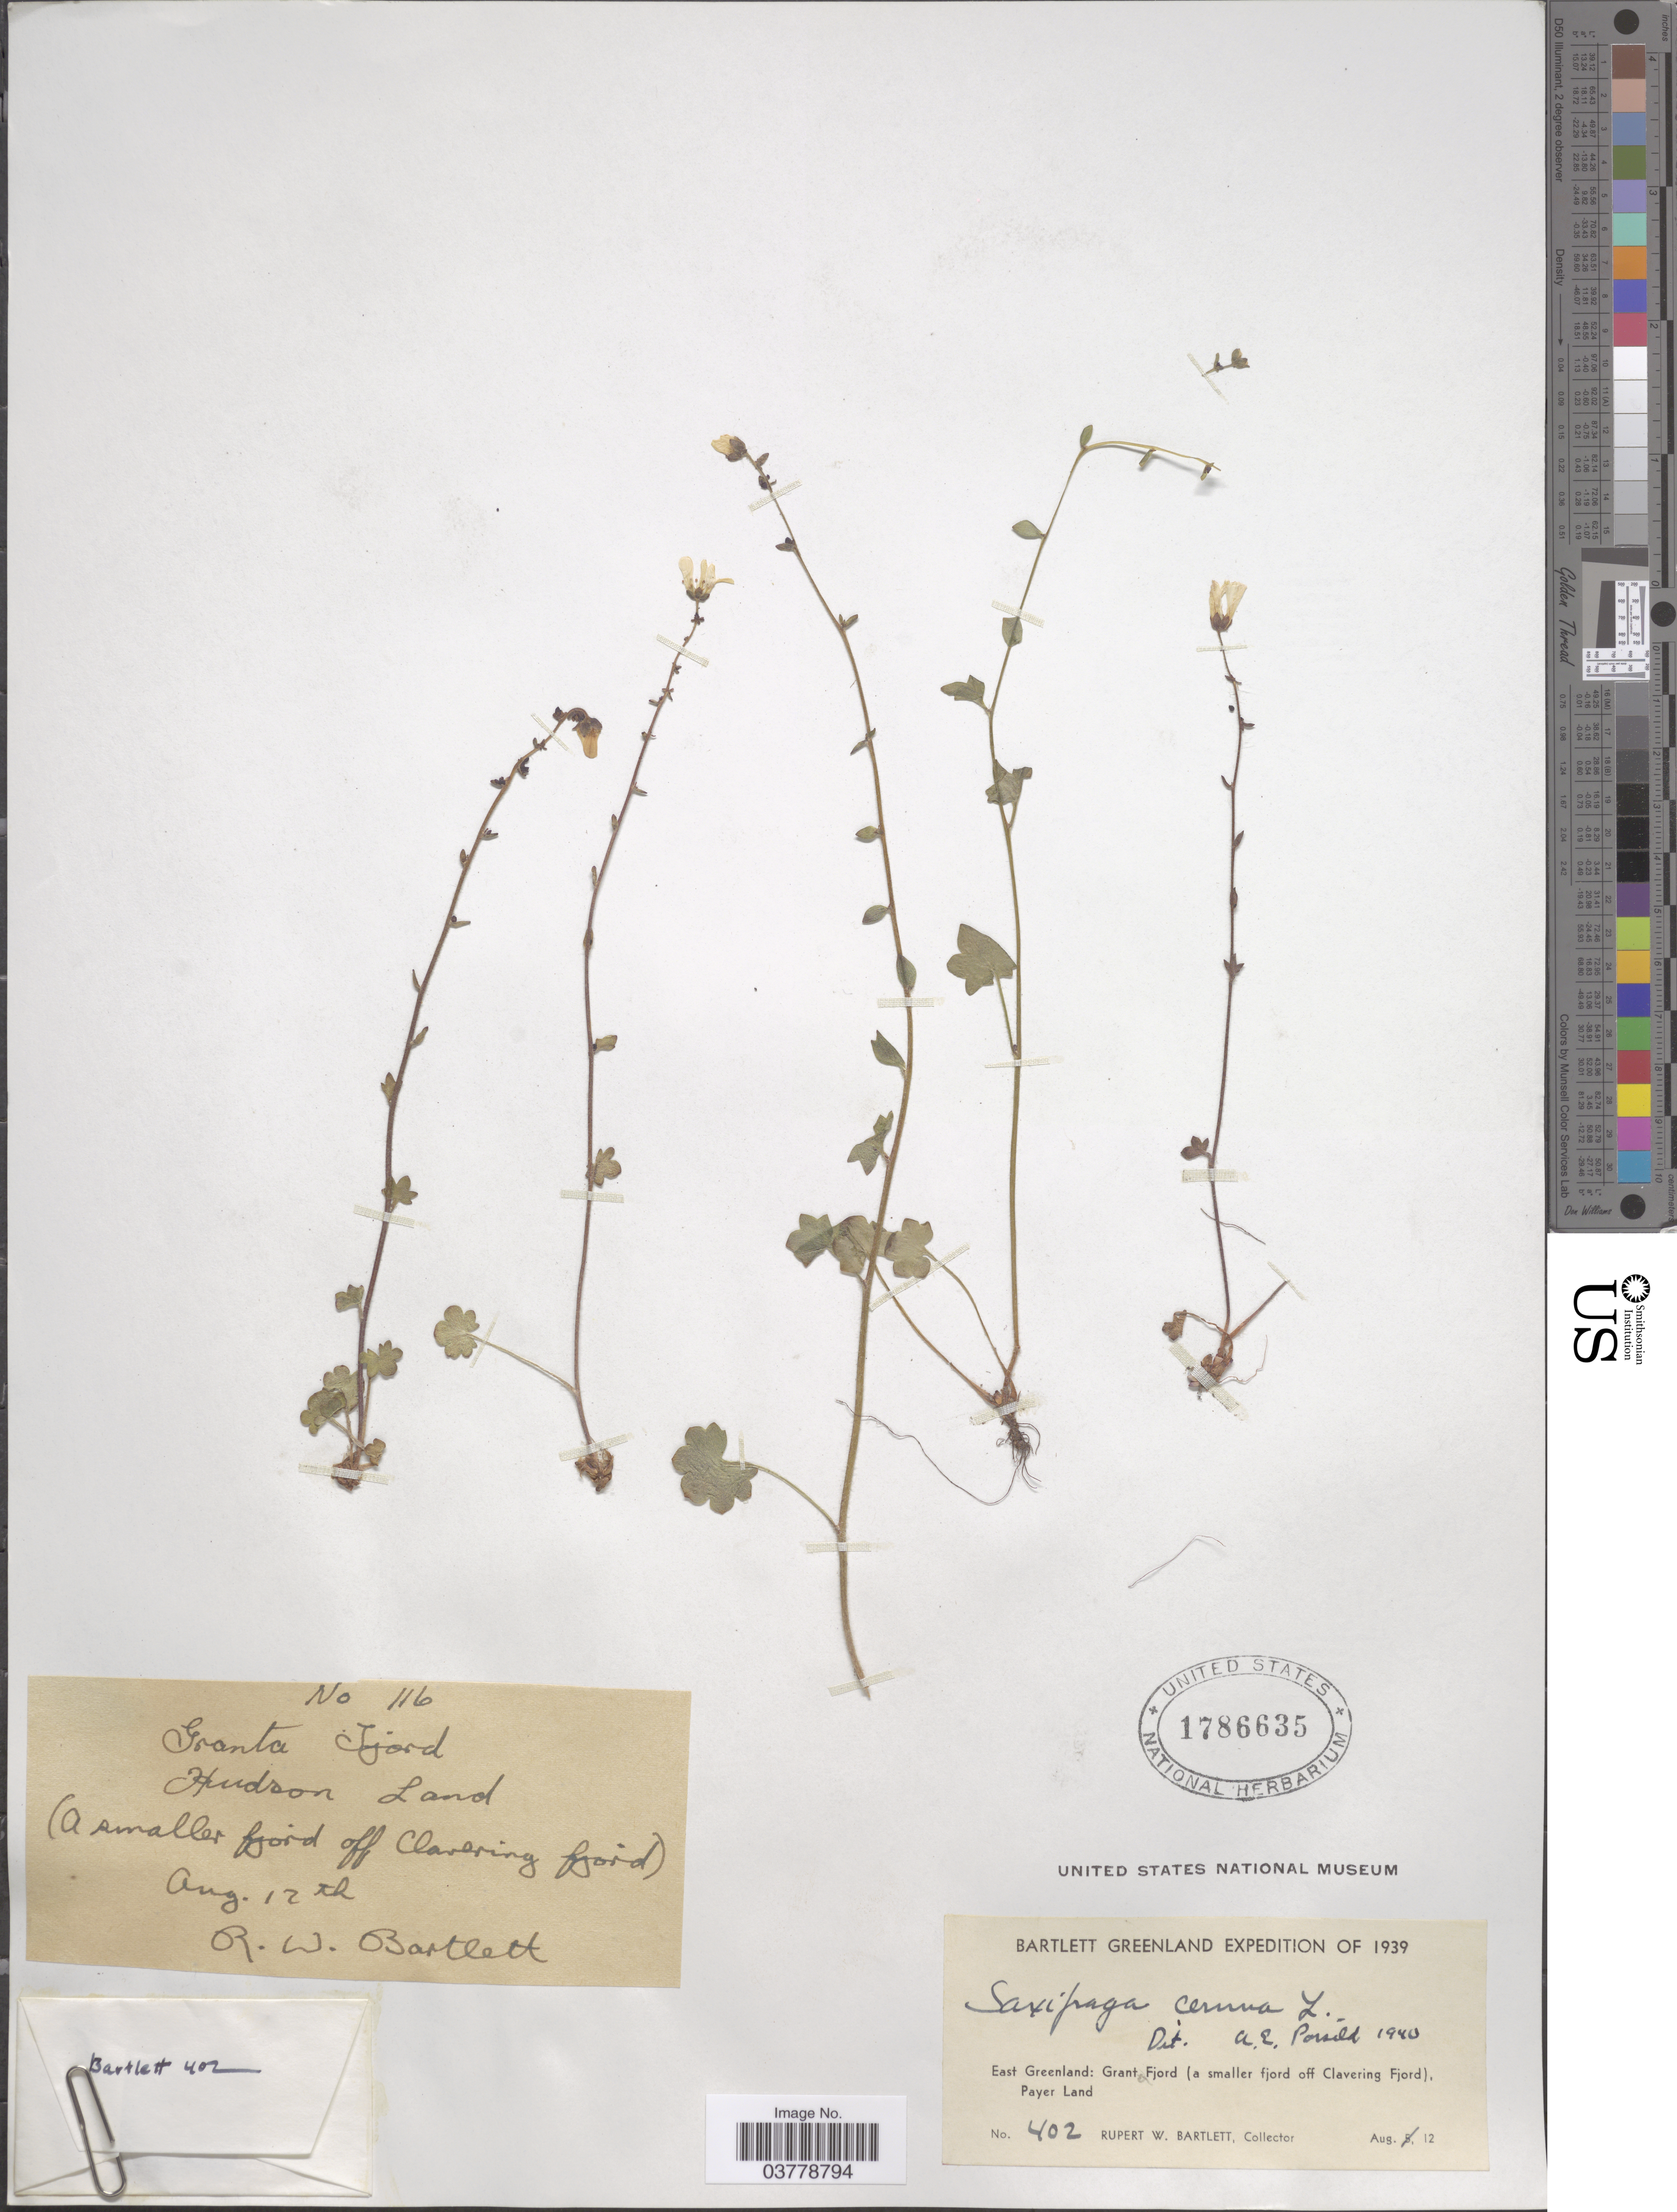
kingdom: Plantae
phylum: Tracheophyta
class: Magnoliopsida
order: Saxifragales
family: Saxifragaceae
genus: Saxifraga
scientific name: Saxifraga cernua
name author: L.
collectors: R. W. Bartlett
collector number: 402/116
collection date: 1939-08-12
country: Greenland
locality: East Greenland: Granta Fjord (a smaller fjord off Clavering Fjord), Payer Land. Hudson Land.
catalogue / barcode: US 1786635